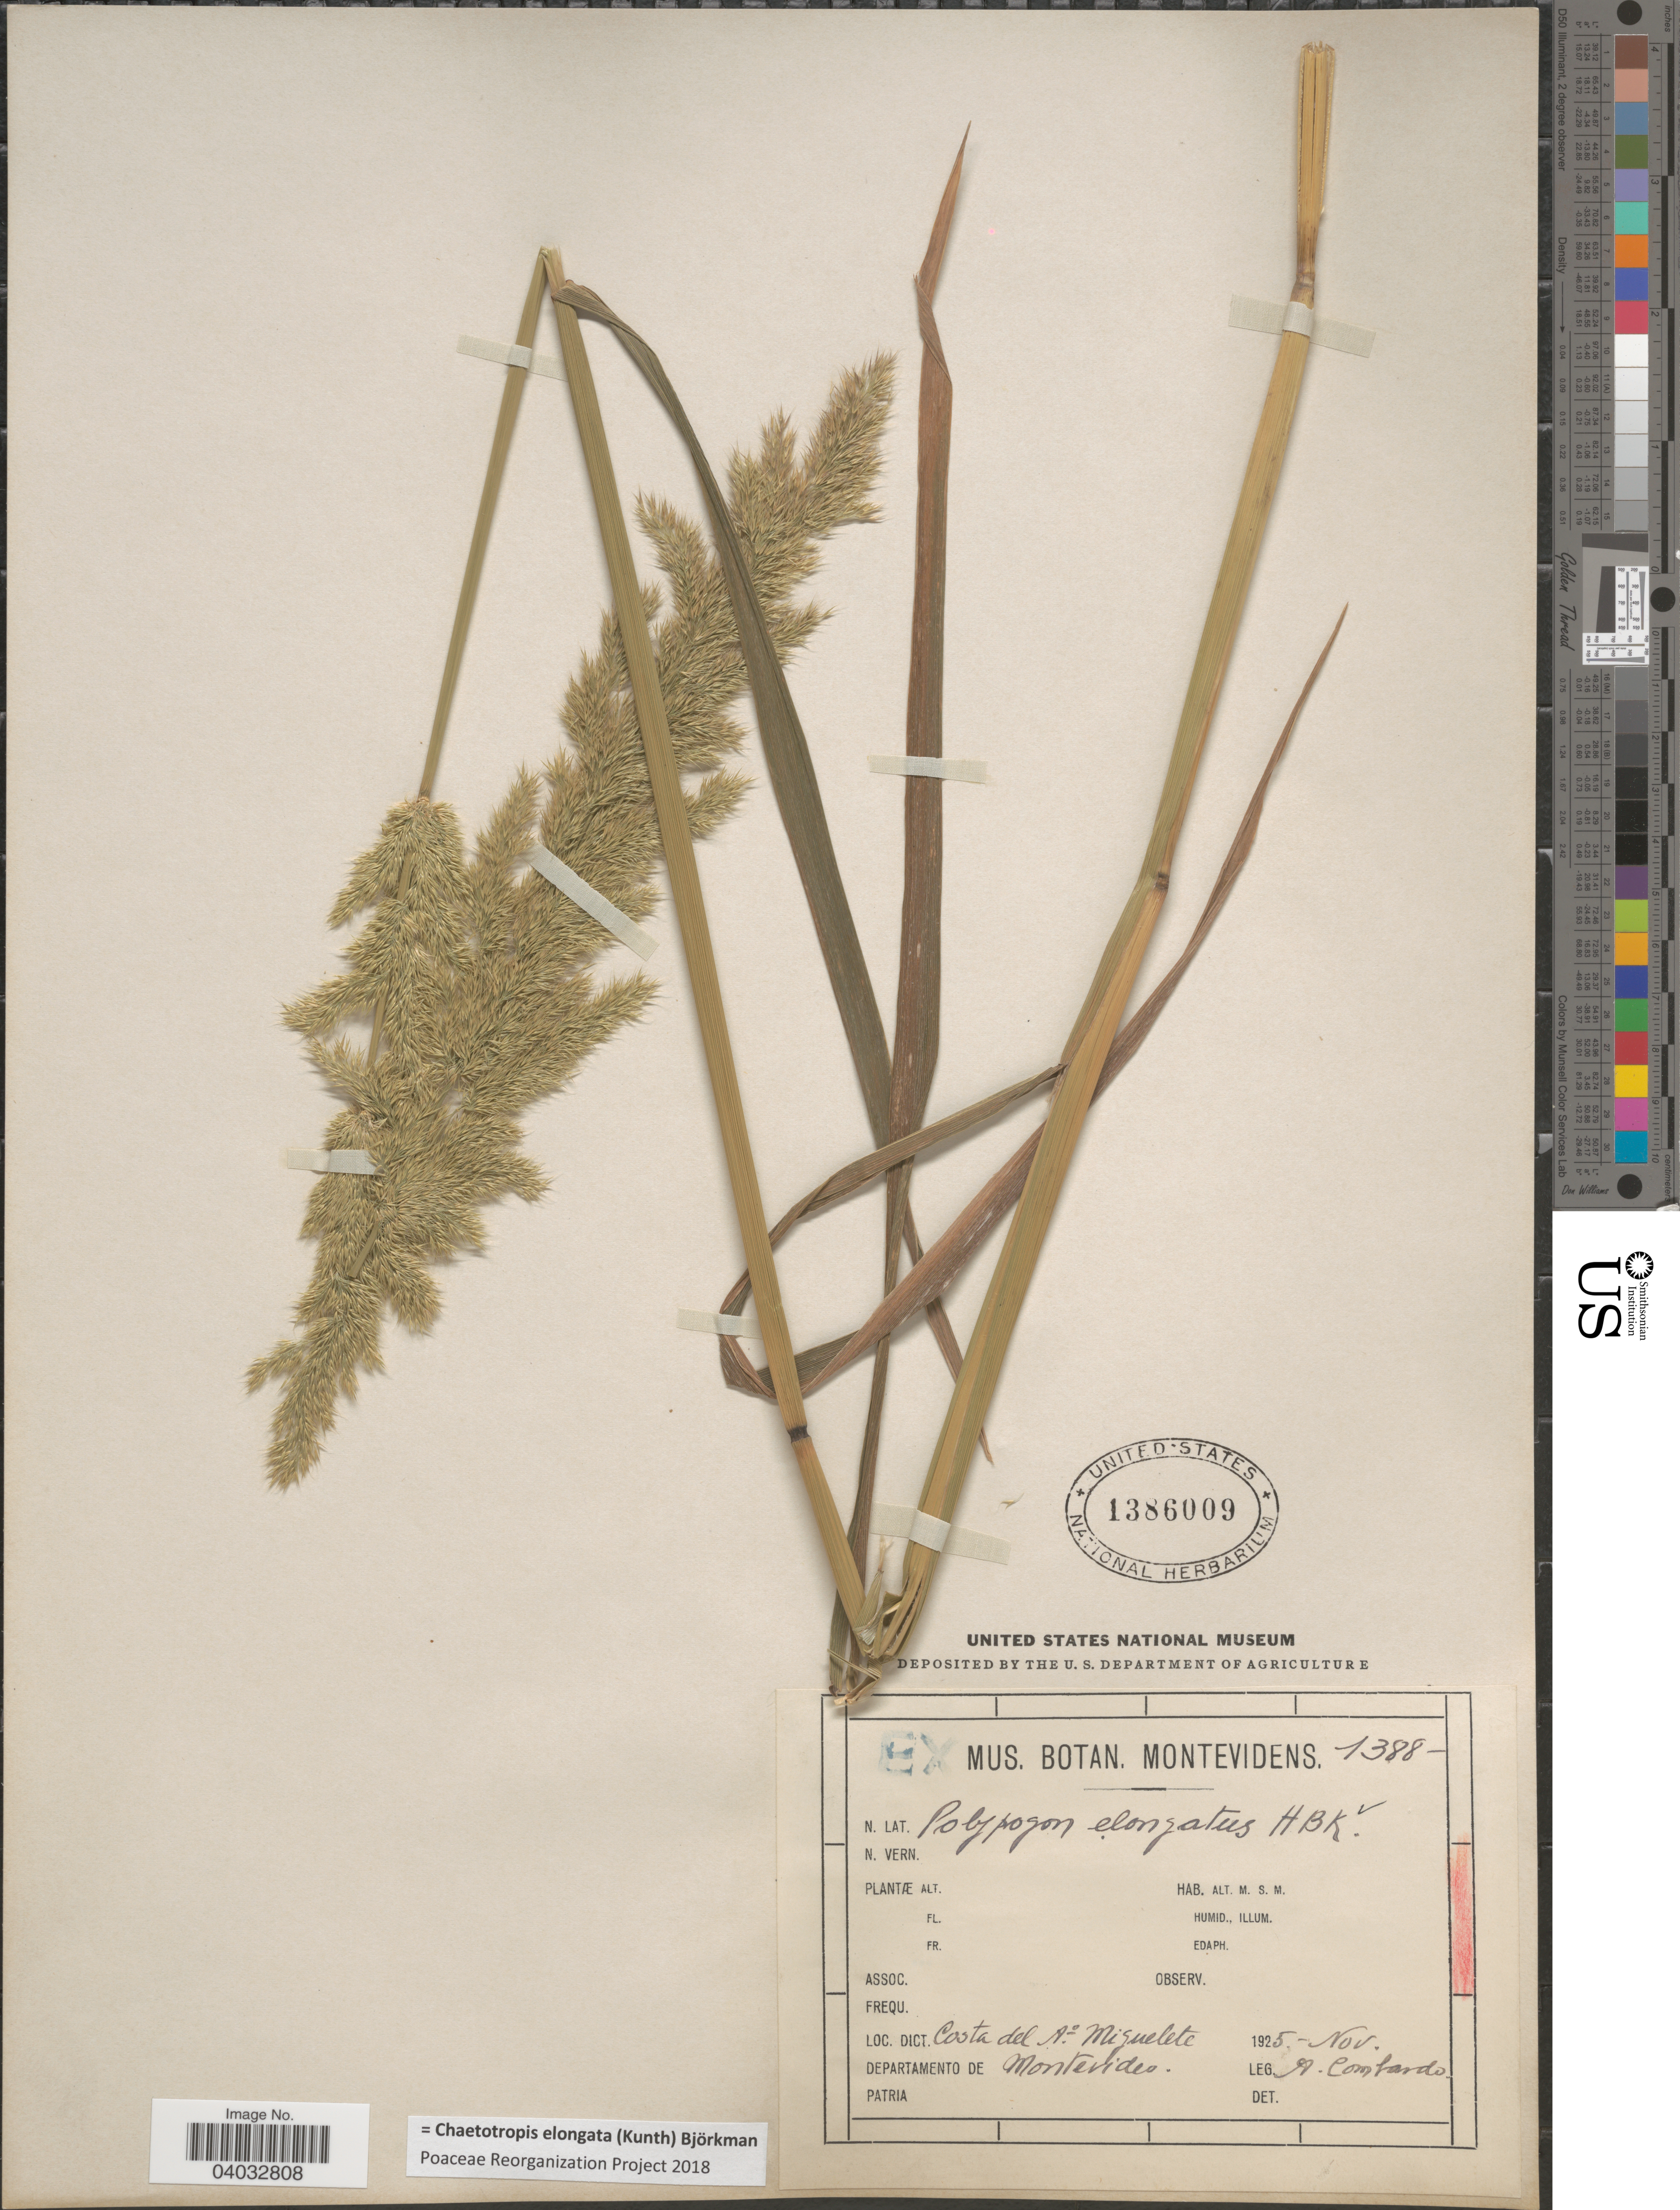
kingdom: Plantae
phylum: Tracheophyta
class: Liliopsida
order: Poales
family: Poaceae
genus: Chaetotropis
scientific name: Chaetotropis elongata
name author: (Kunth) Björkman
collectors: A. Lombardo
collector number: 1388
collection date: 1925-11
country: Uruguay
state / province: Montevideo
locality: Costa del Aº Miguelete. Departamento de Montevideo.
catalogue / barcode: US 1386009